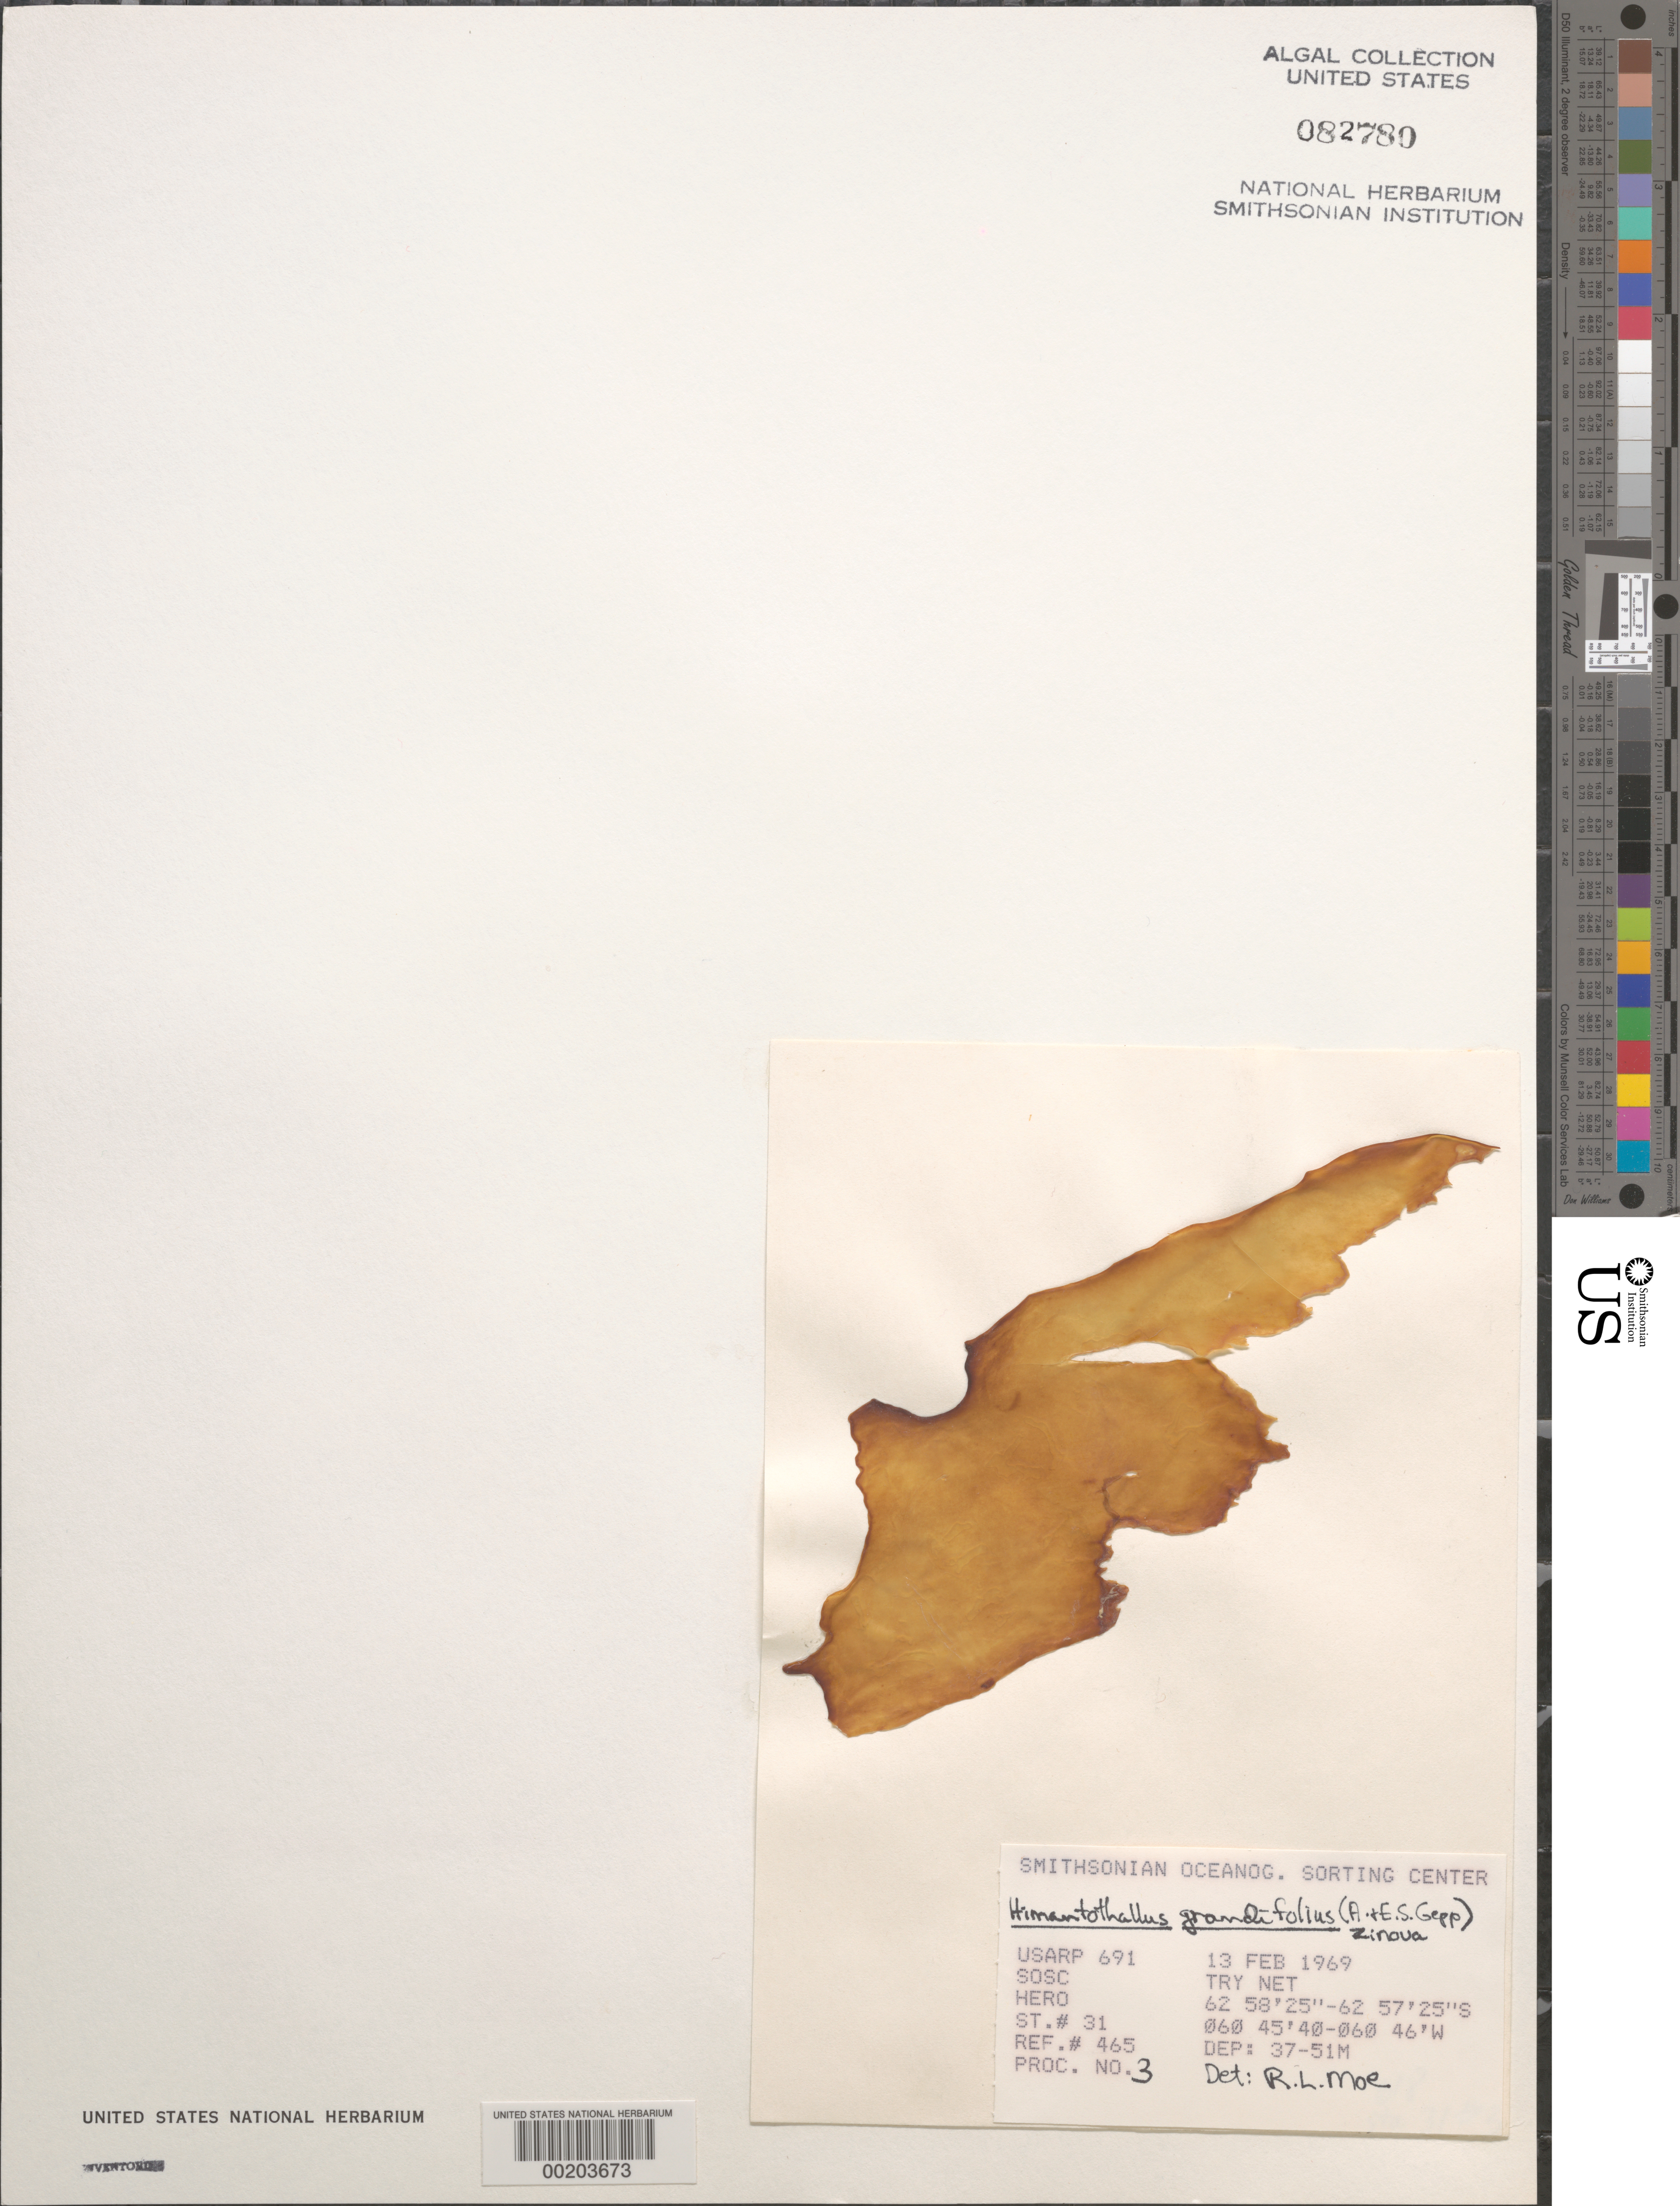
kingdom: Chromista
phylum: Ochrophyta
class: Phaeophyceae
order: Desmarestiales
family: Desmarestiaceae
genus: Himantothallus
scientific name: Himantothallus grandifolius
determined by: Moe, R. L.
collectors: SOSC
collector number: Station 31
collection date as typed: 13 Feb 1969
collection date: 1969-02-13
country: Antarctica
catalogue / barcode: US 82780